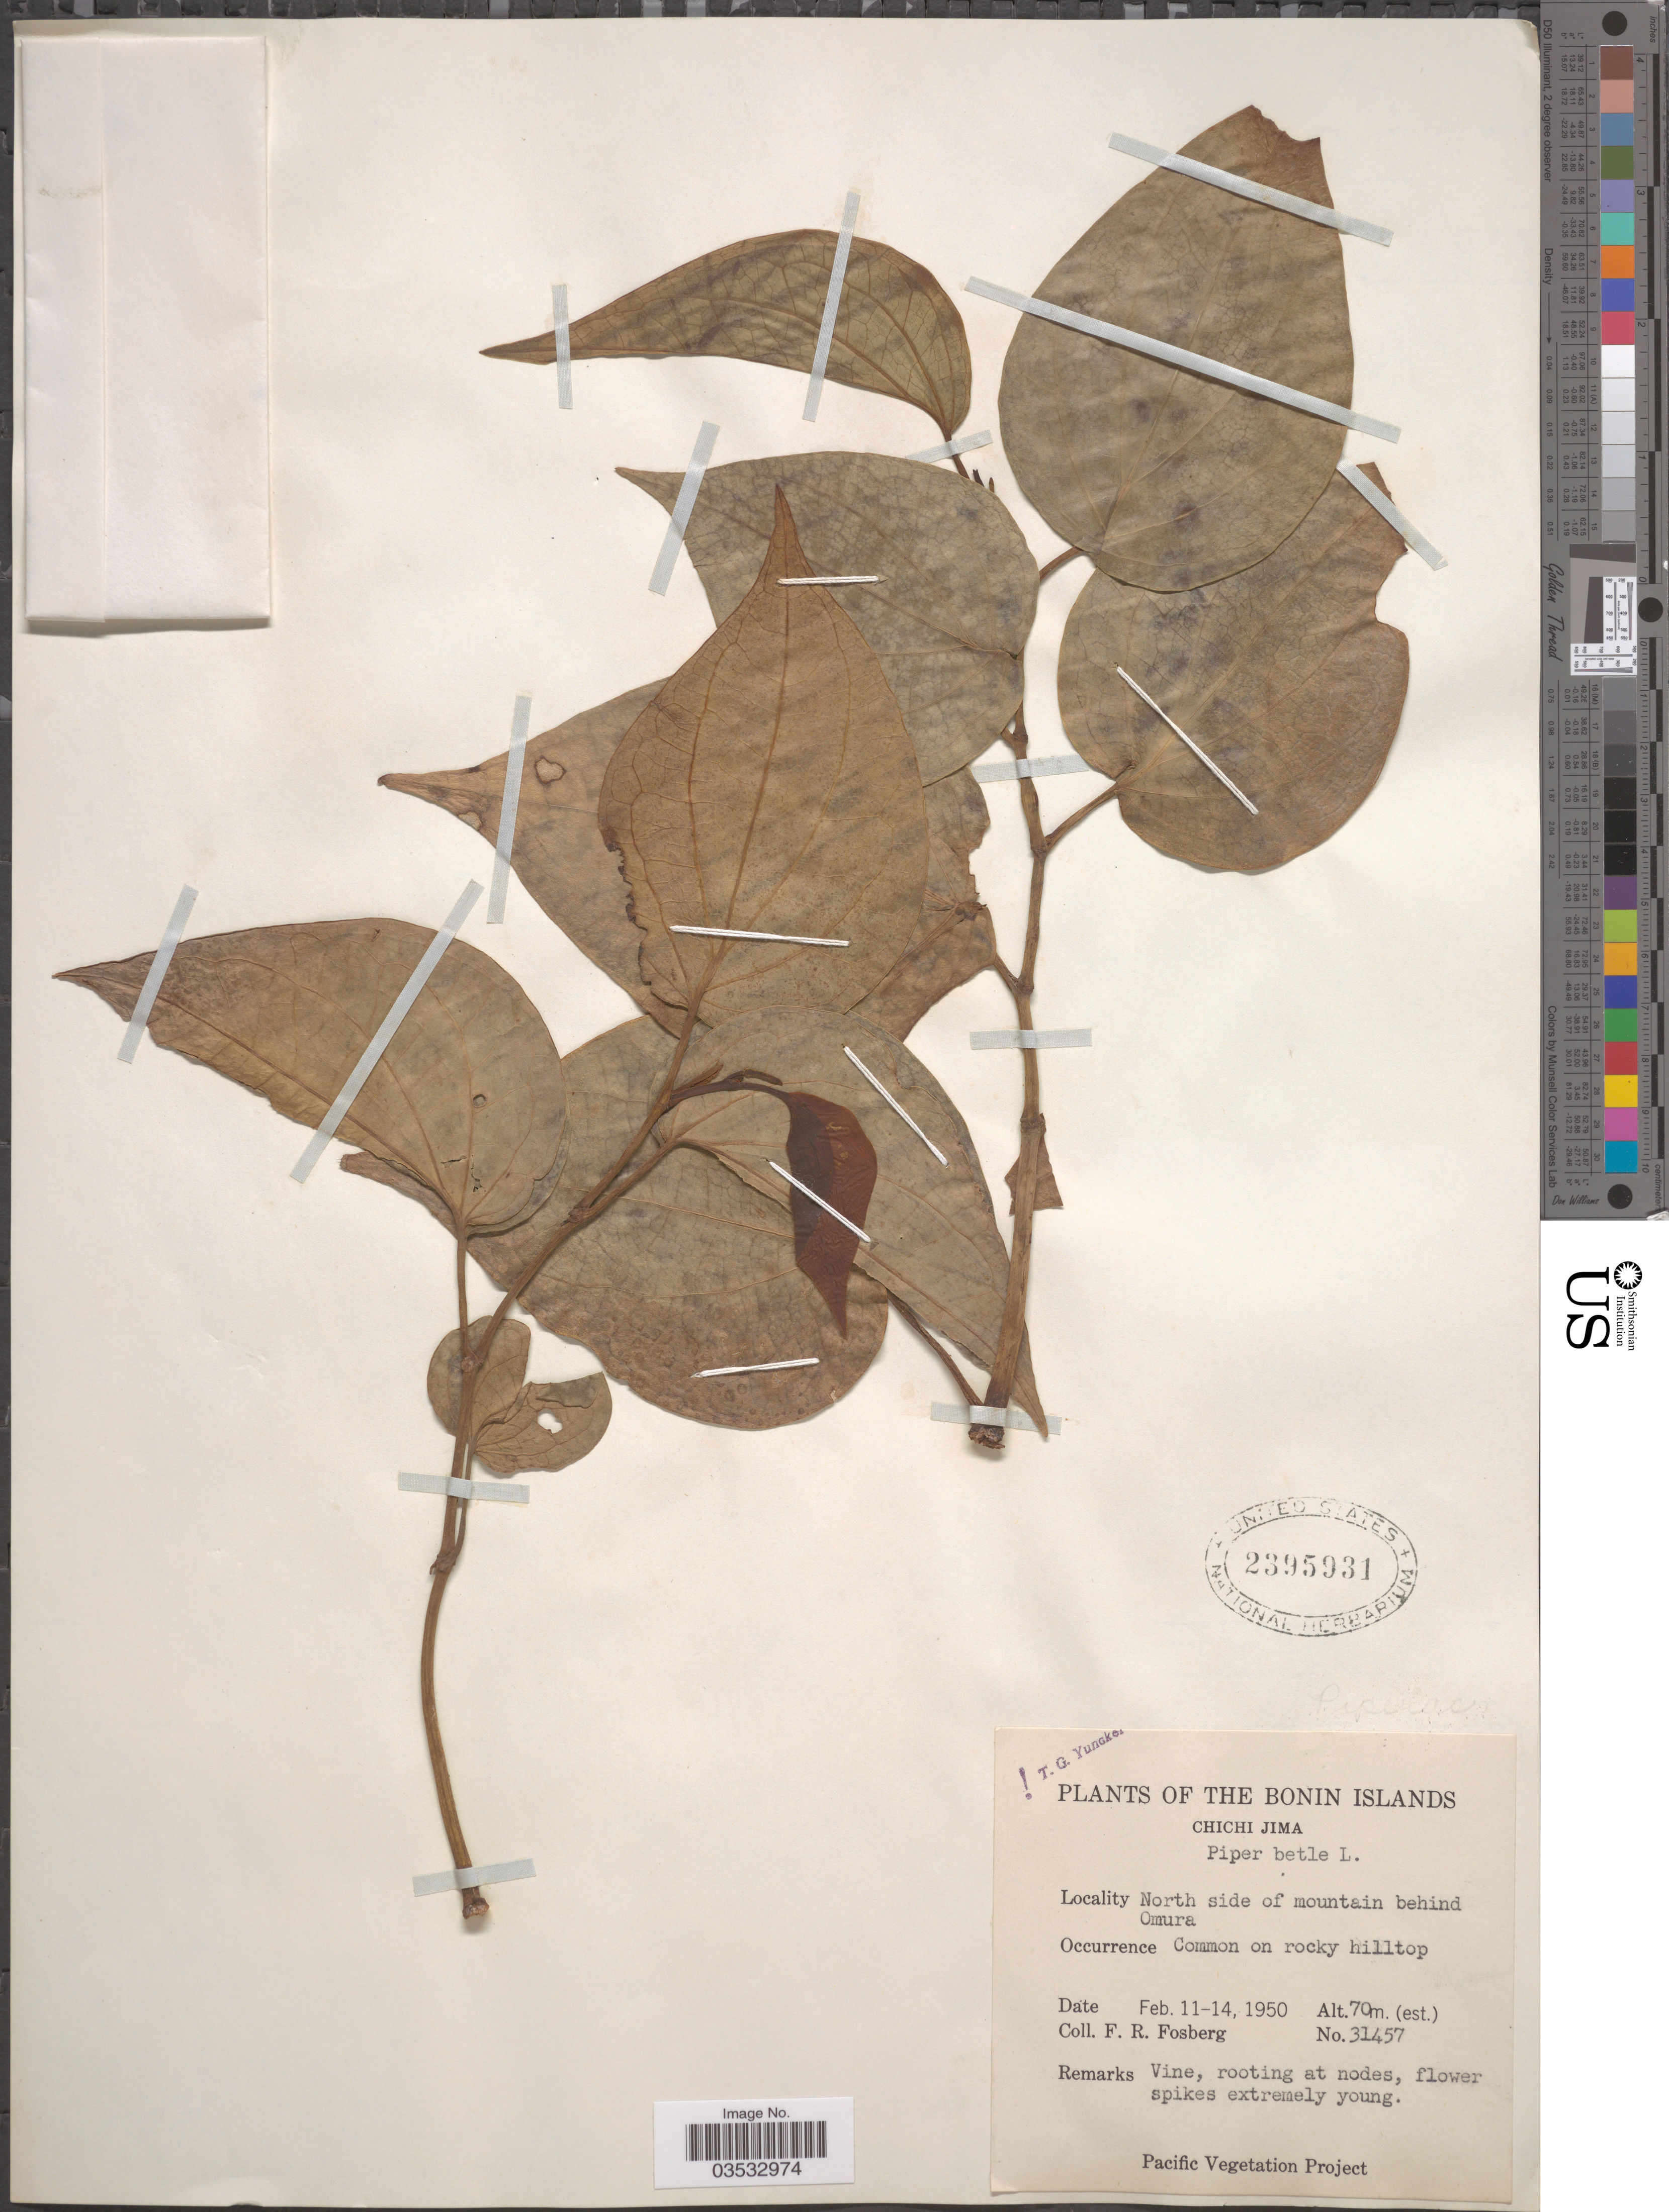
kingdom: Plantae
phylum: Tracheophyta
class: Magnoliopsida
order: Piperales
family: Piperaceae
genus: Piper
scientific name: Piper betle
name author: L.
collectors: F. R. Fosberg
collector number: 31457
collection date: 1950-02-11/1950-02-14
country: Japan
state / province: Tokyo, Federal City of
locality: The Bonin Islands. Chichi Jima. North side of mountain behind Omura.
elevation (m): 70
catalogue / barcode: US 2395931